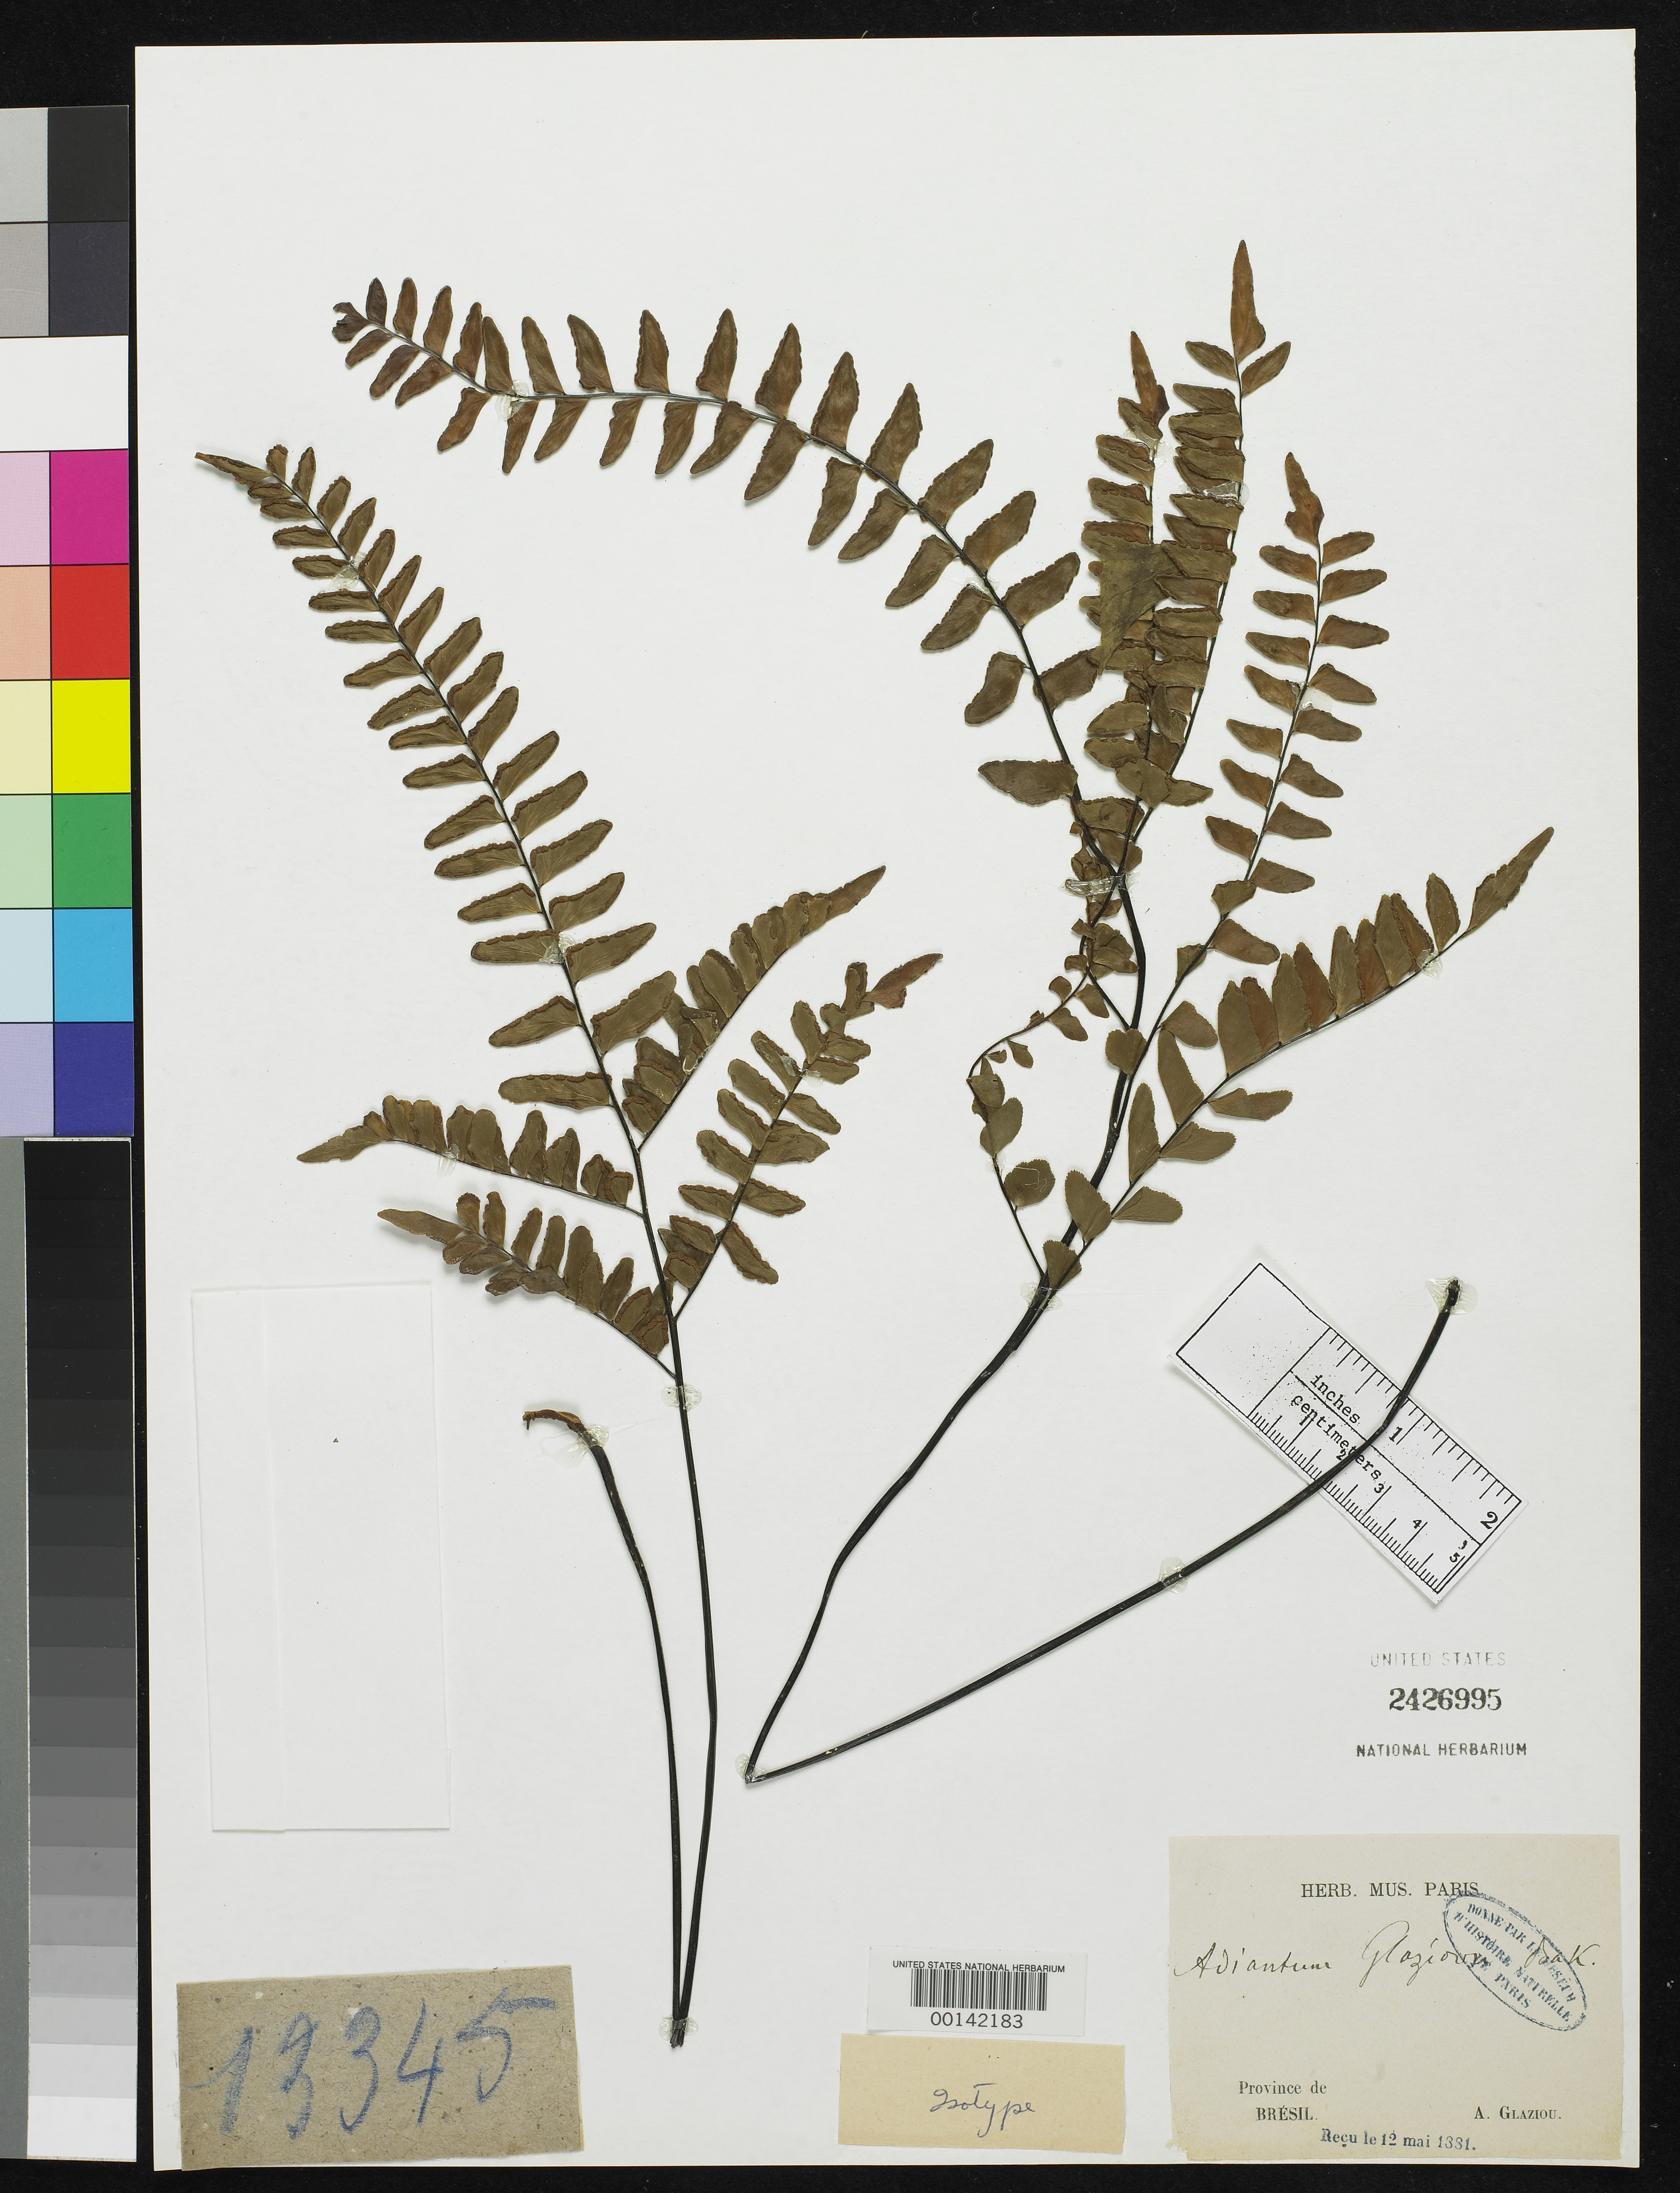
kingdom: Plantae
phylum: Tracheophyta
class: Polypodiopsida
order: Polypodiales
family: Pteridaceae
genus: Adiantum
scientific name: Adiantum glaziovii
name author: Baker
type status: Type Collection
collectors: A. F. M. Glaziou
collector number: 13345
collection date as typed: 12 May 1881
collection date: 1881-05-12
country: Brazil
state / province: Minas Gerais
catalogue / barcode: US 2426995